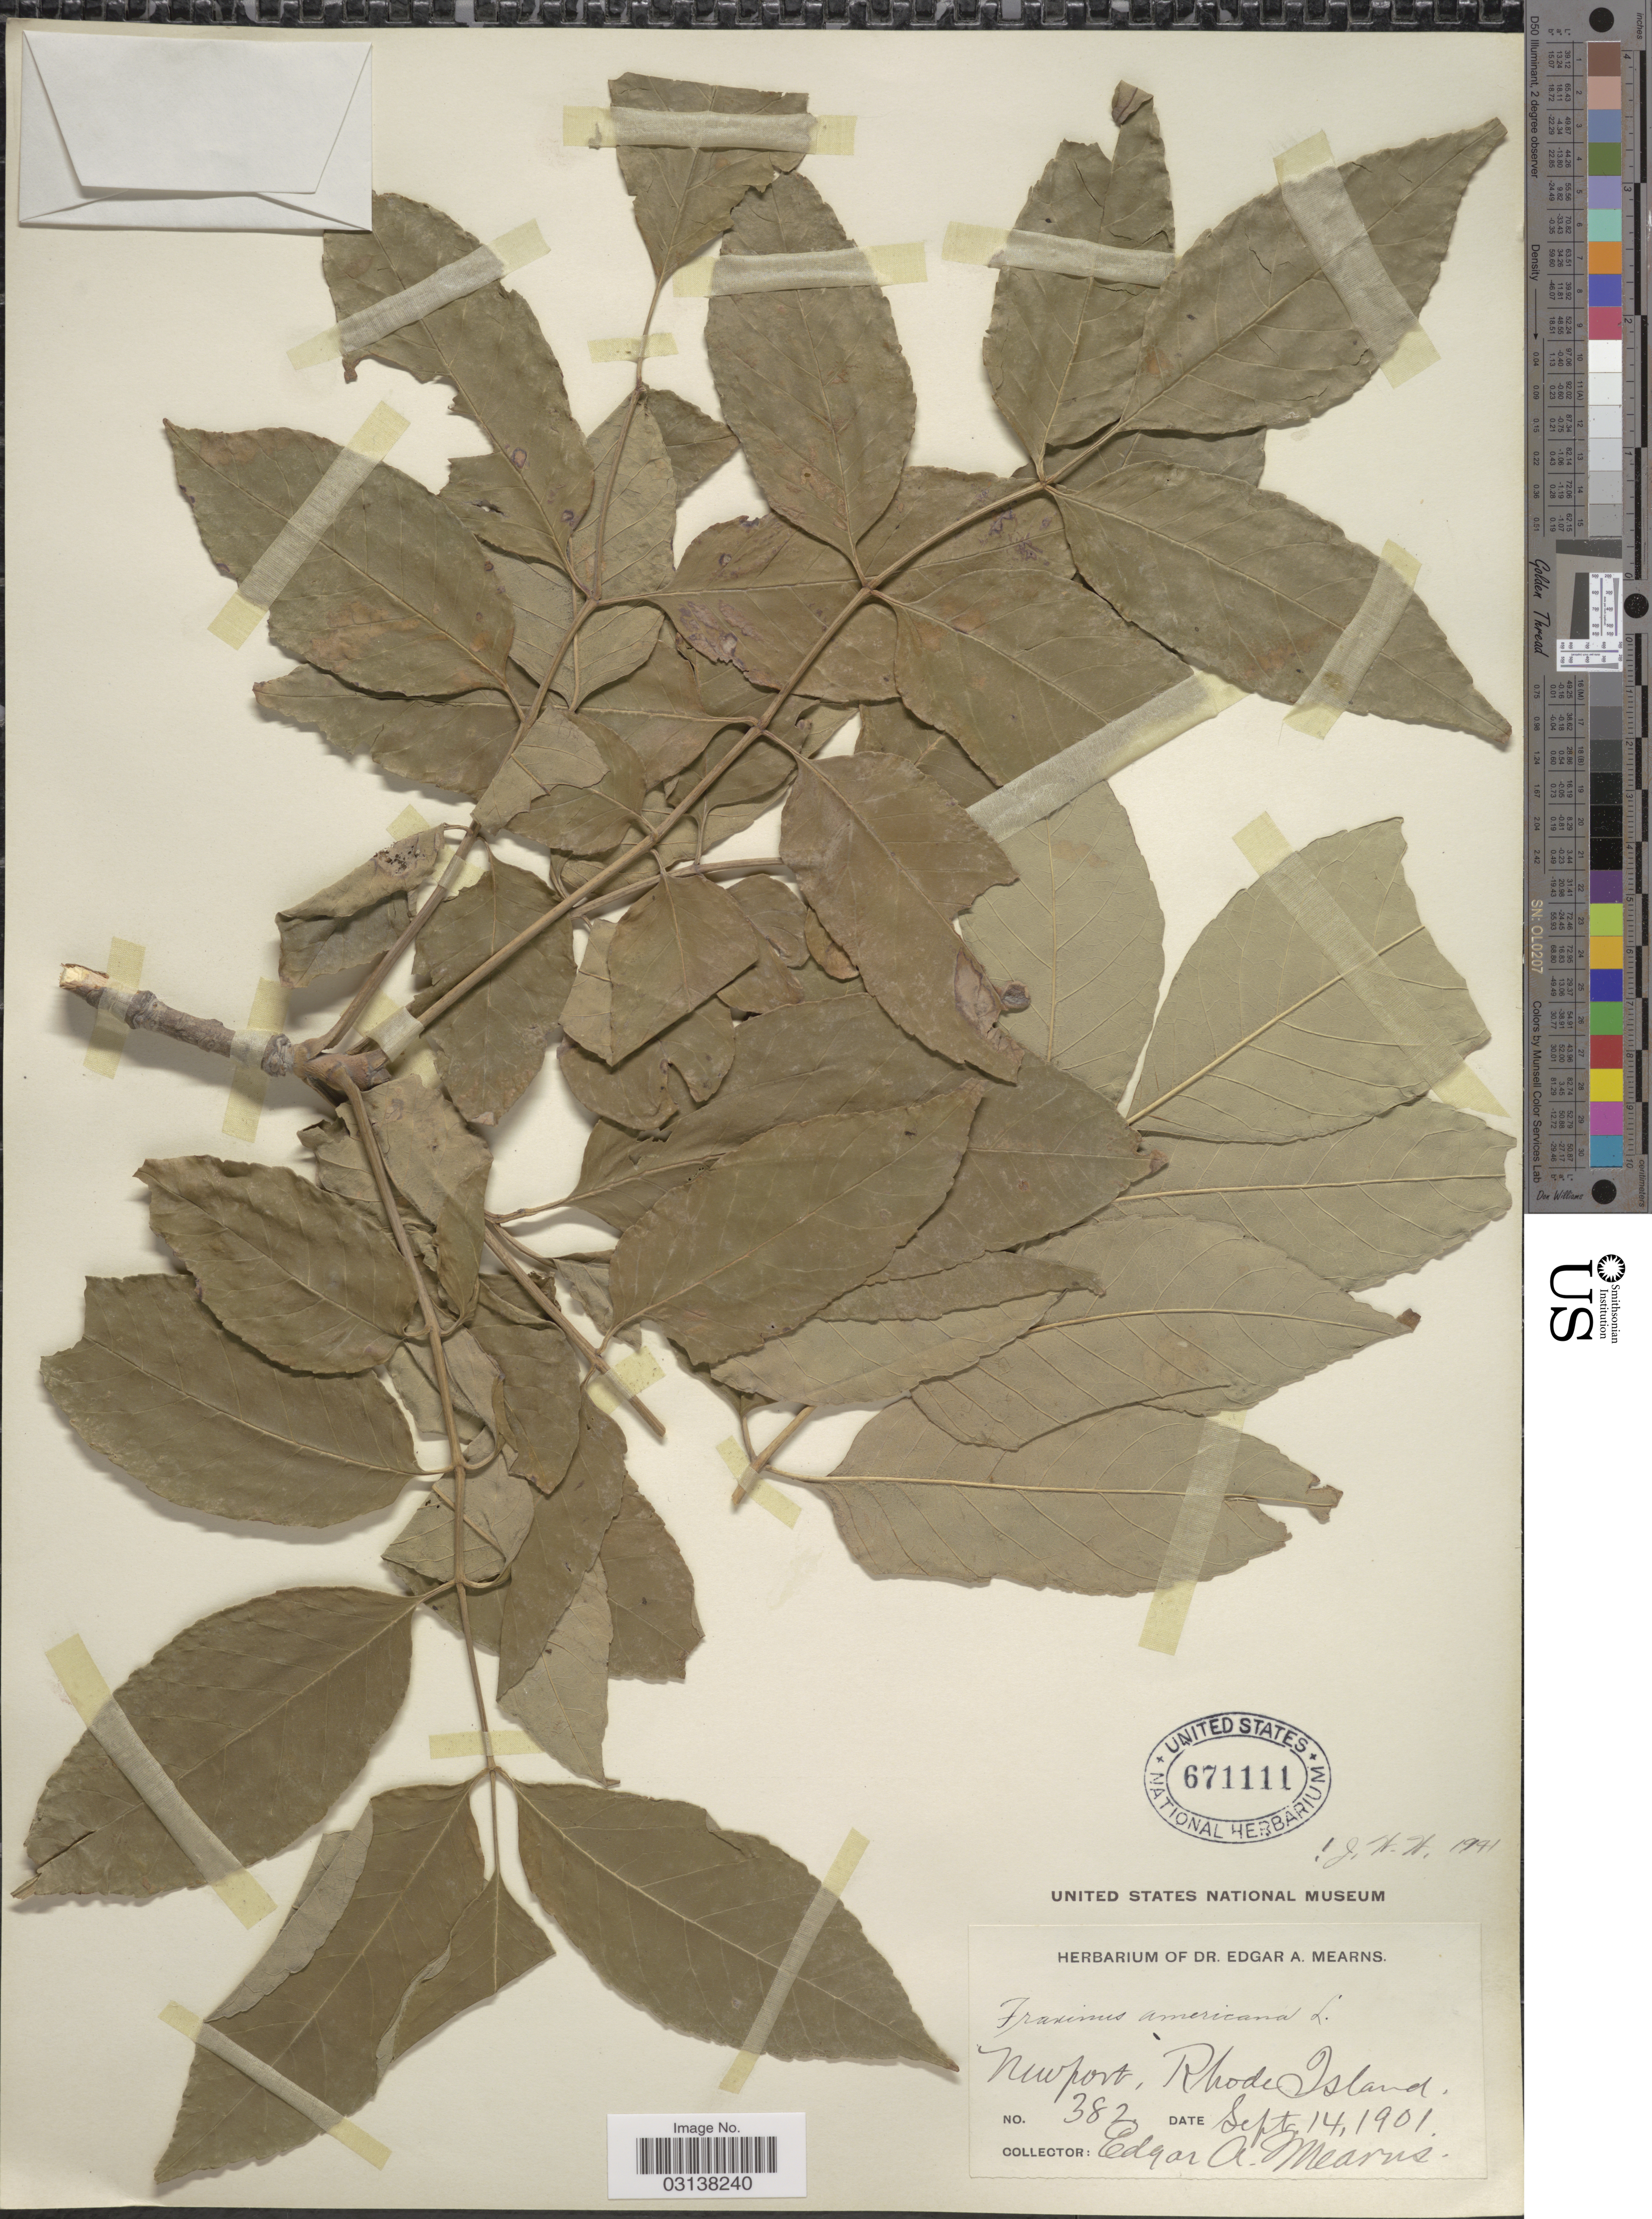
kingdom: Plantae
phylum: Tracheophyta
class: Magnoliopsida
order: Lamiales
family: Oleaceae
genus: Fraxinus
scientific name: Fraxinus americana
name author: L.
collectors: E. A. Mearns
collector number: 382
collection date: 1901-09-14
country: United States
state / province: Rhode Island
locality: Newport.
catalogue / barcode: US 671111